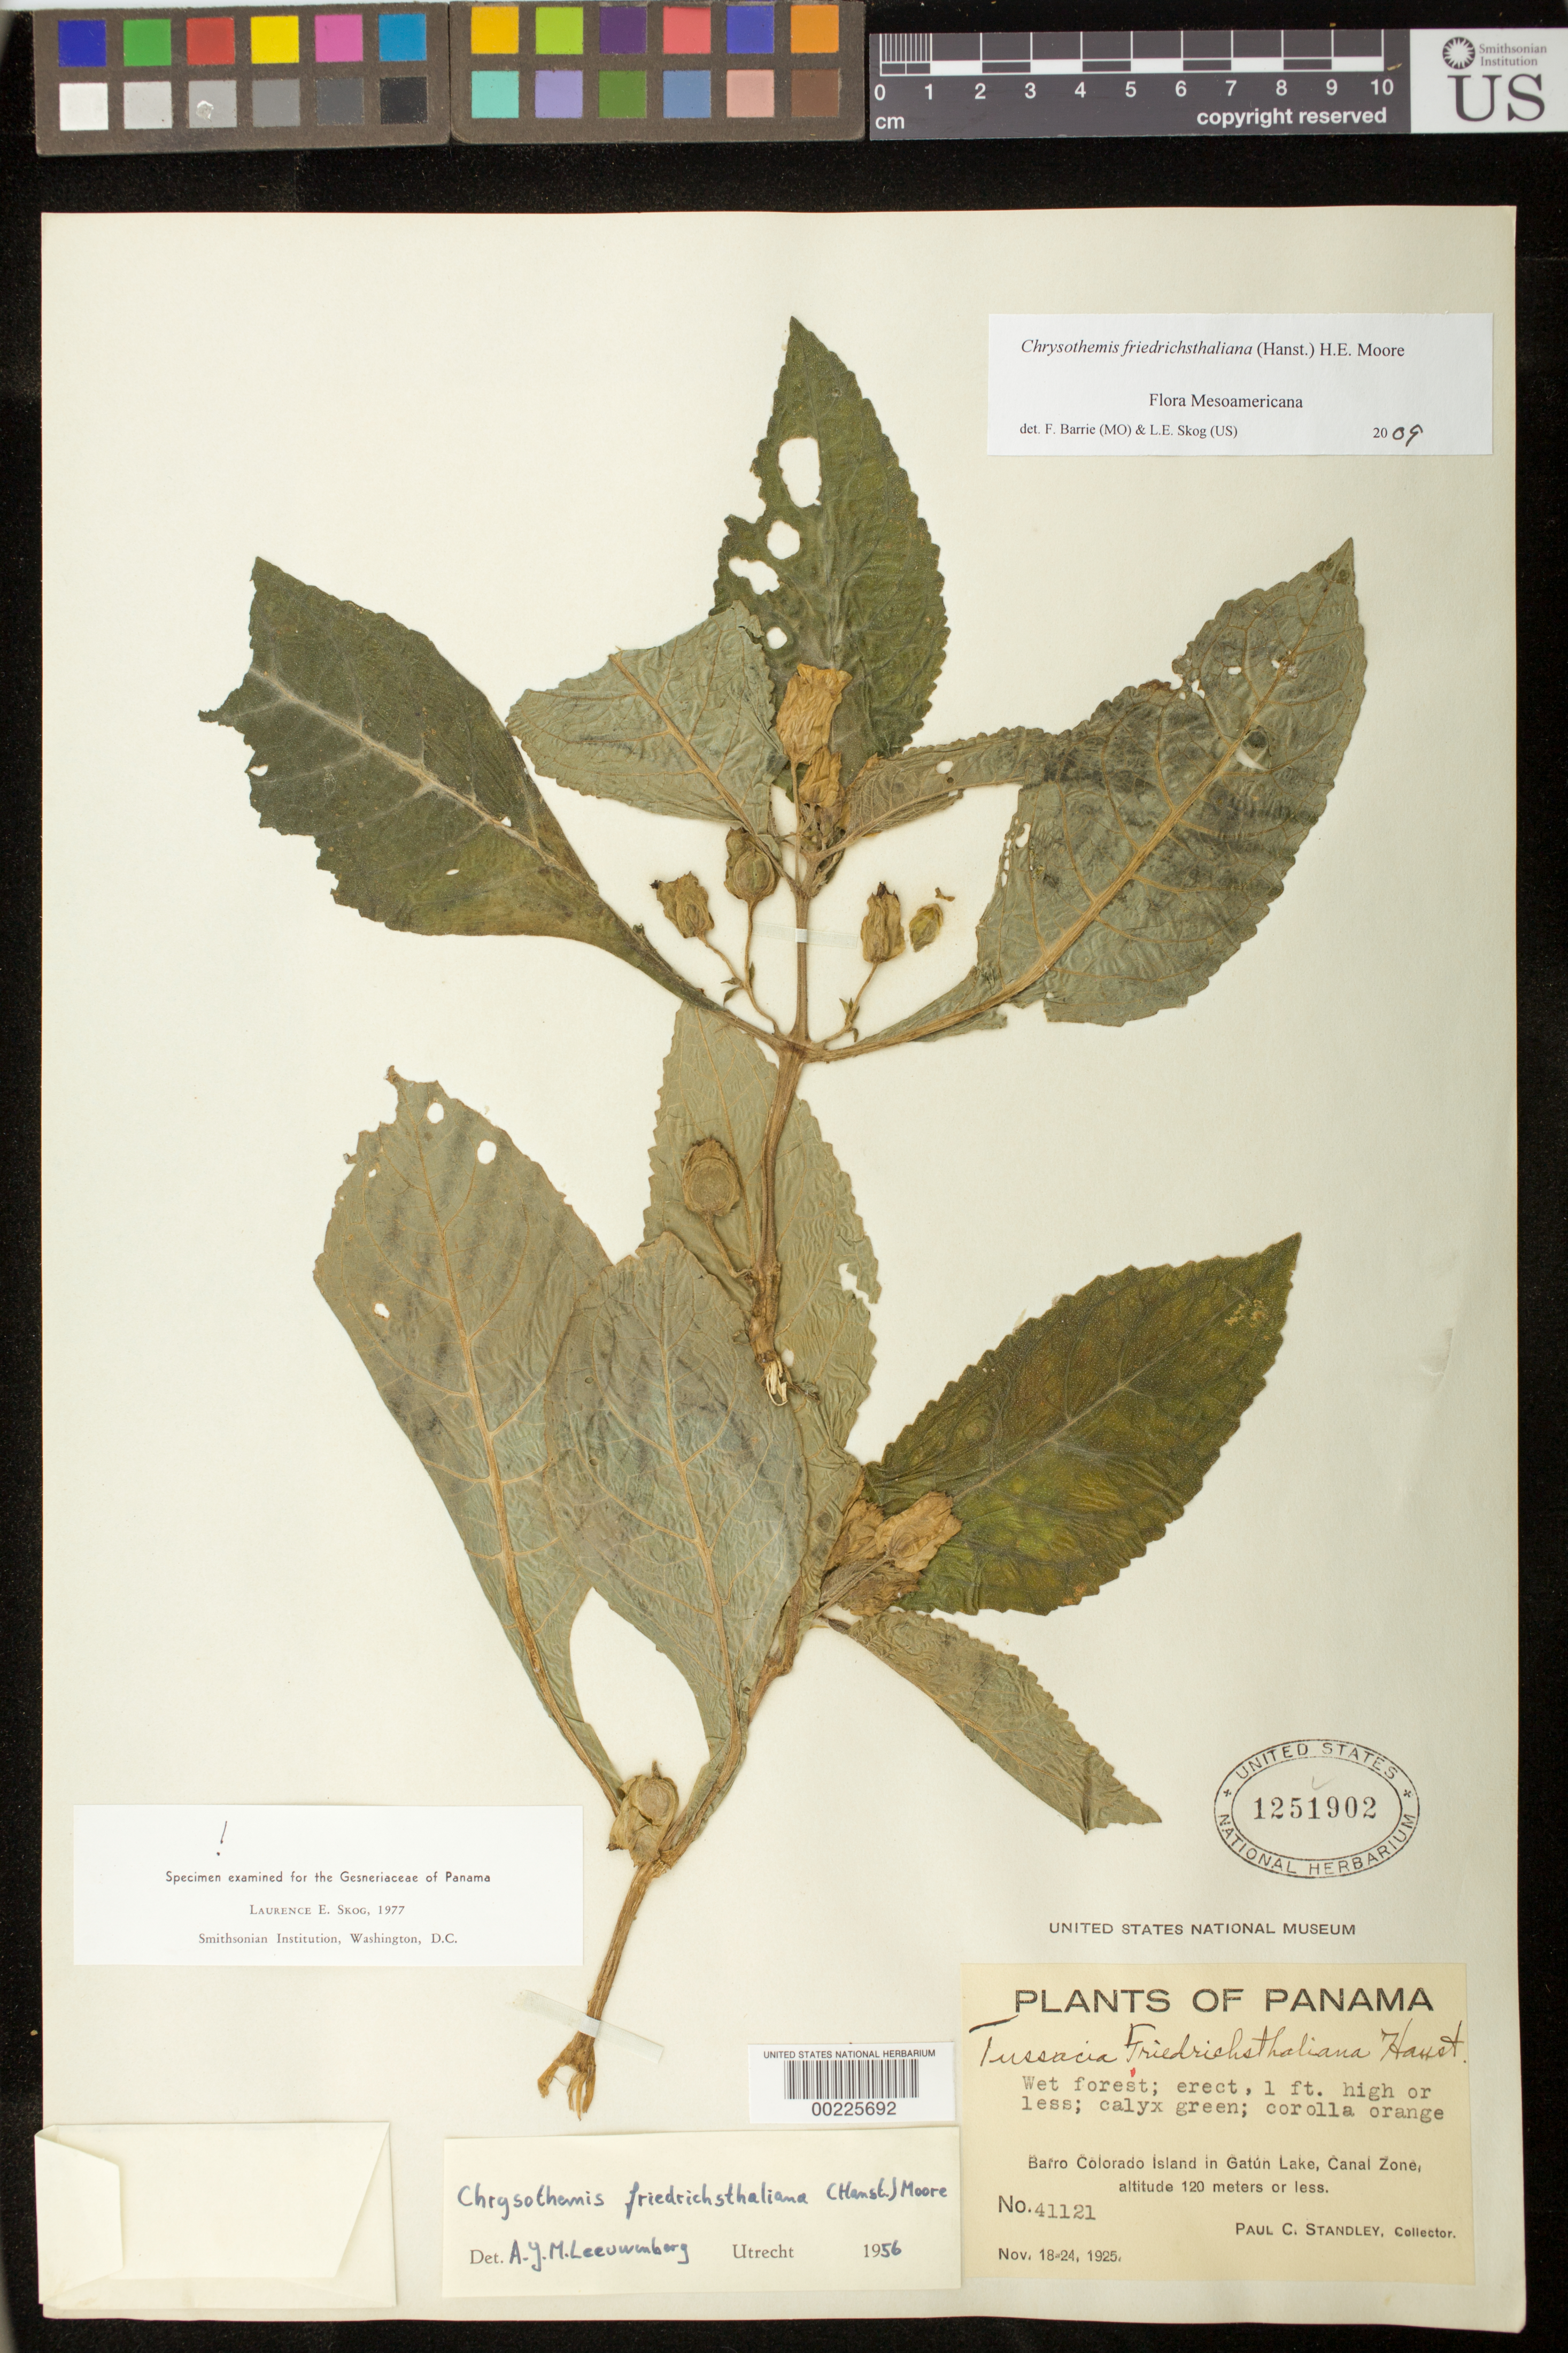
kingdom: Plantae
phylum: Tracheophyta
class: Magnoliopsida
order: Lamiales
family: Gesneriaceae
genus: Chrysothemis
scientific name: Chrysothemis friedrichsthaliana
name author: (Hanst.) H.E. Moore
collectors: P. C. Standley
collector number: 41121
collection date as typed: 18-24 Nov 1925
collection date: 1925-11-18/1925-11-24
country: Panama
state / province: Panamá Oeste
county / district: Canal Zone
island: Barro Colorado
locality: Barro Colorado Island in Gatun Lake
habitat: Wet forest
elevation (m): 120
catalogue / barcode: US 1251902